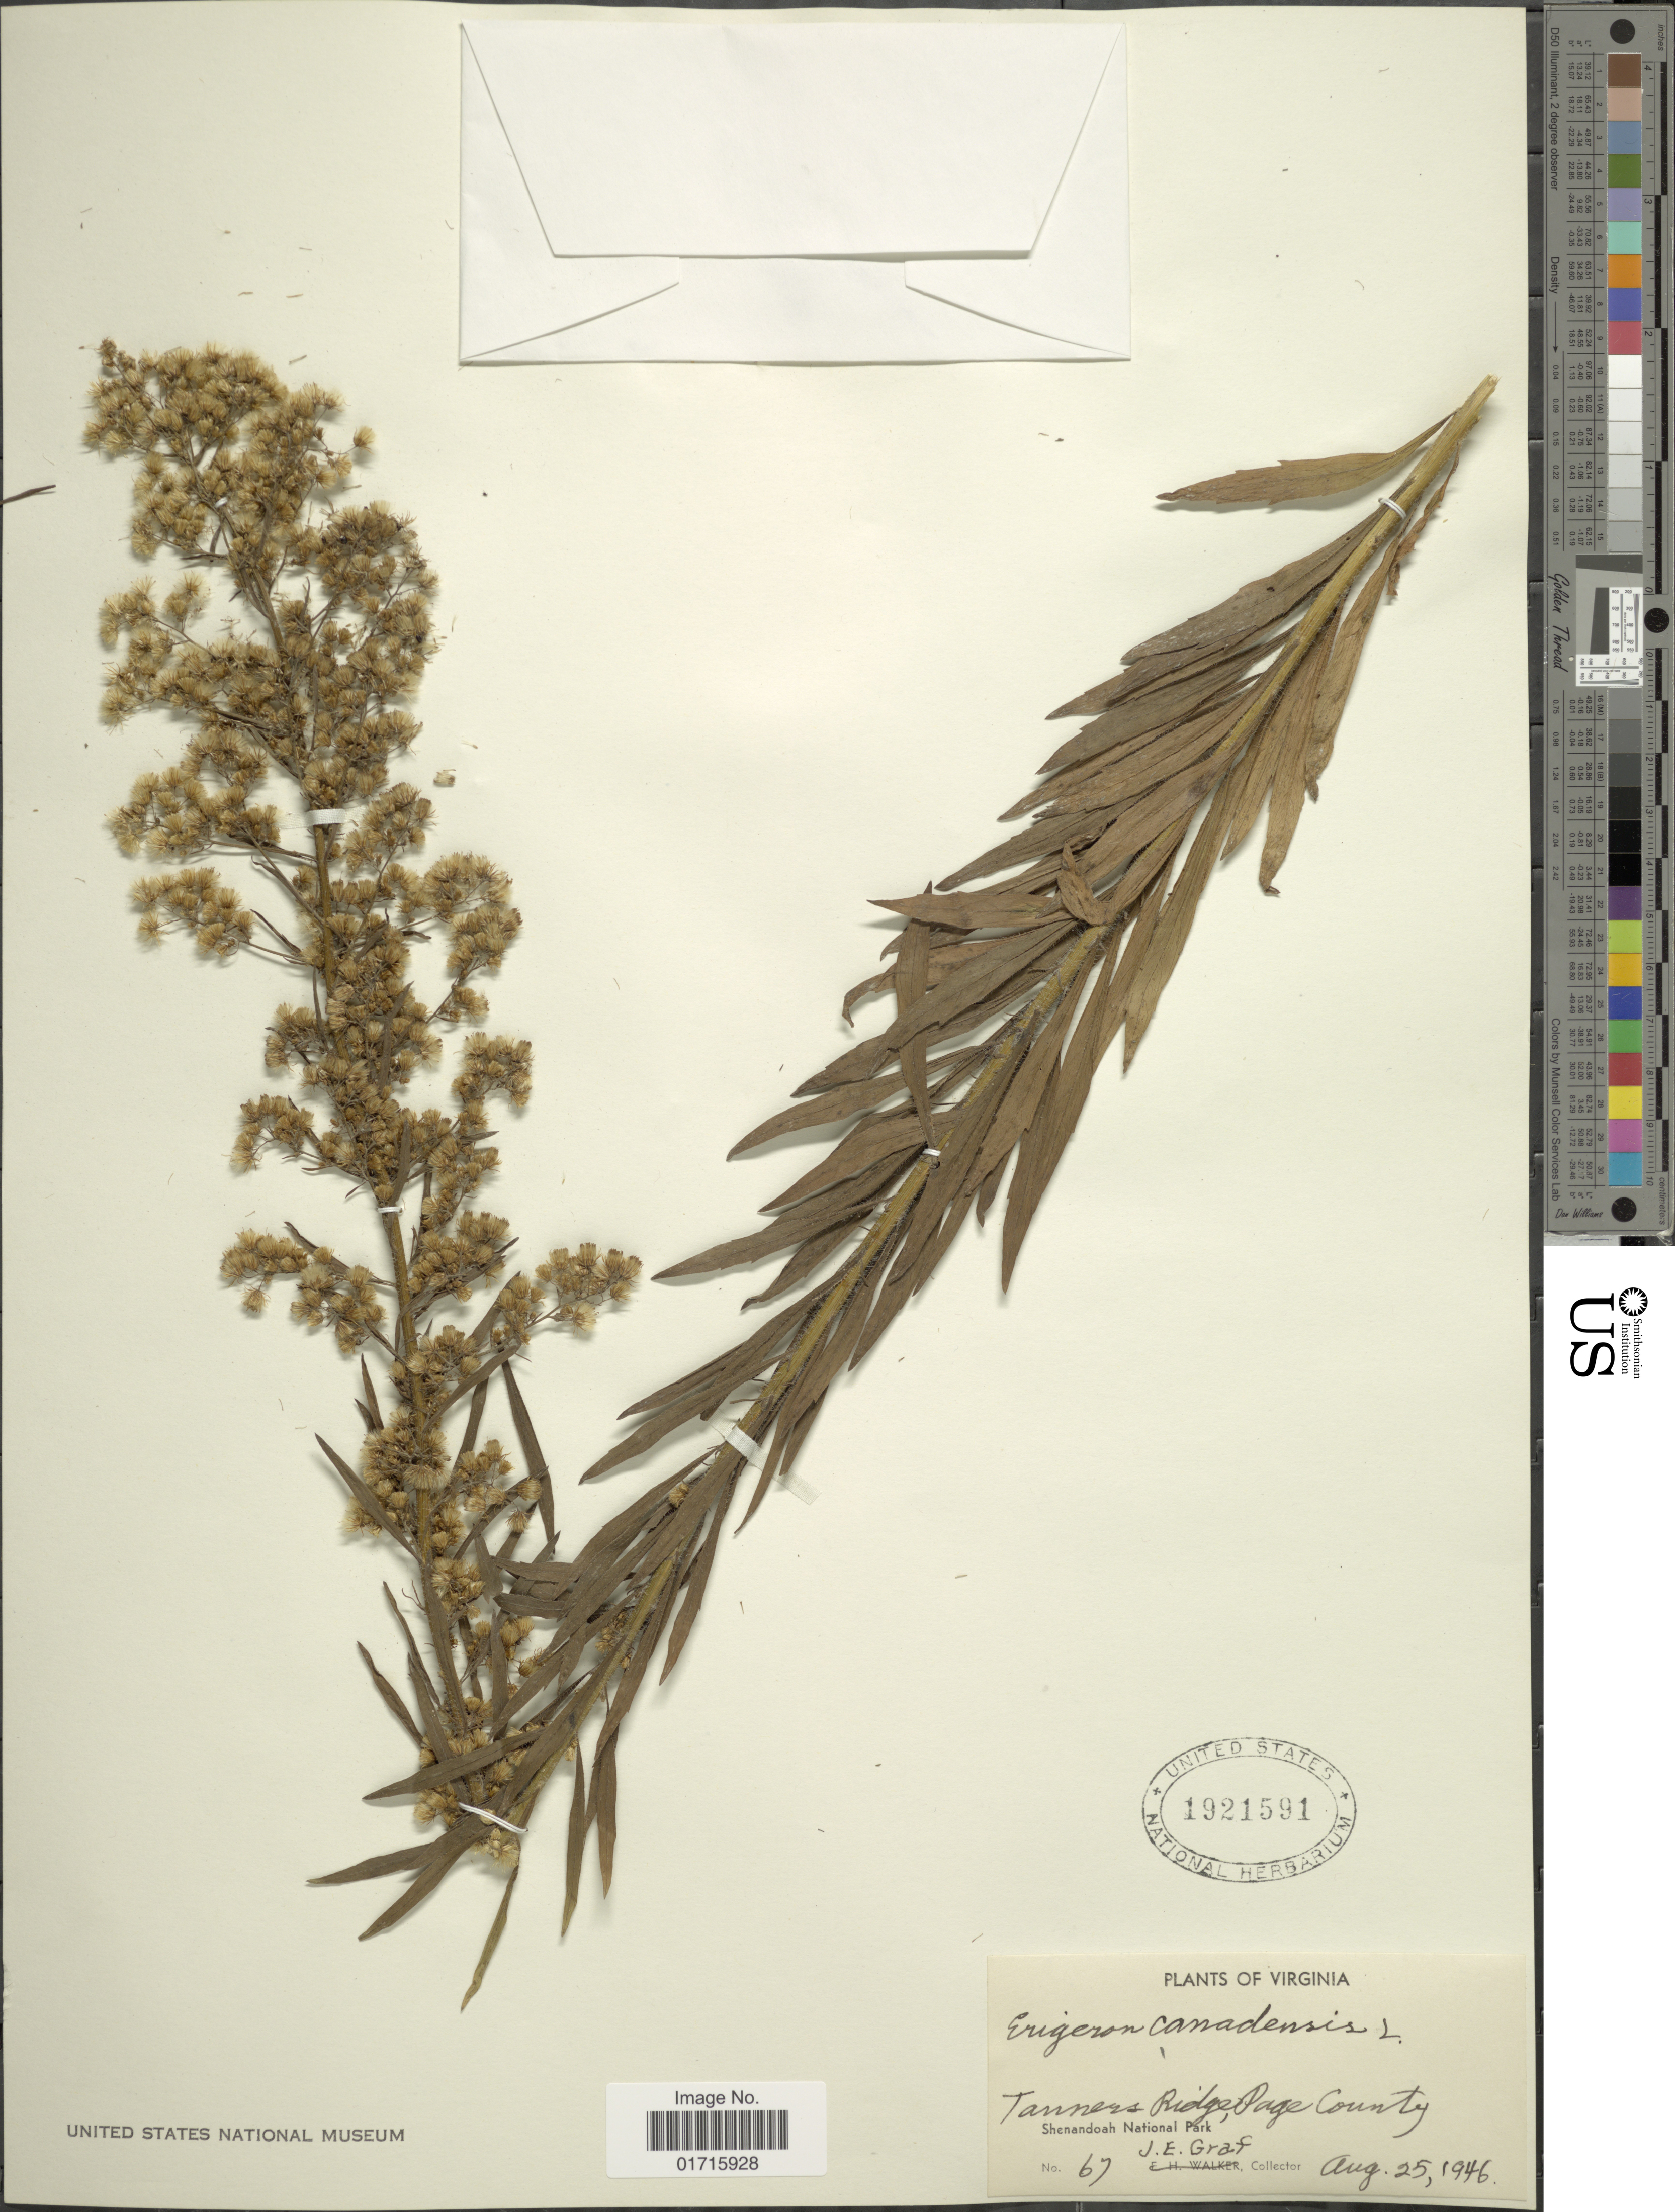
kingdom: Plantae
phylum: Tracheophyta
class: Magnoliopsida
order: Asterales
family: Asteraceae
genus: Conyza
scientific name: Conyza canadensis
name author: (L.) Cronq.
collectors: J. Graf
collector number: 67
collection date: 1946-08-25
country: United States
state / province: Virginia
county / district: Page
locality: Tanners Ridge, Page County. Shenandoah National Park.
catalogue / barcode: US 1921591